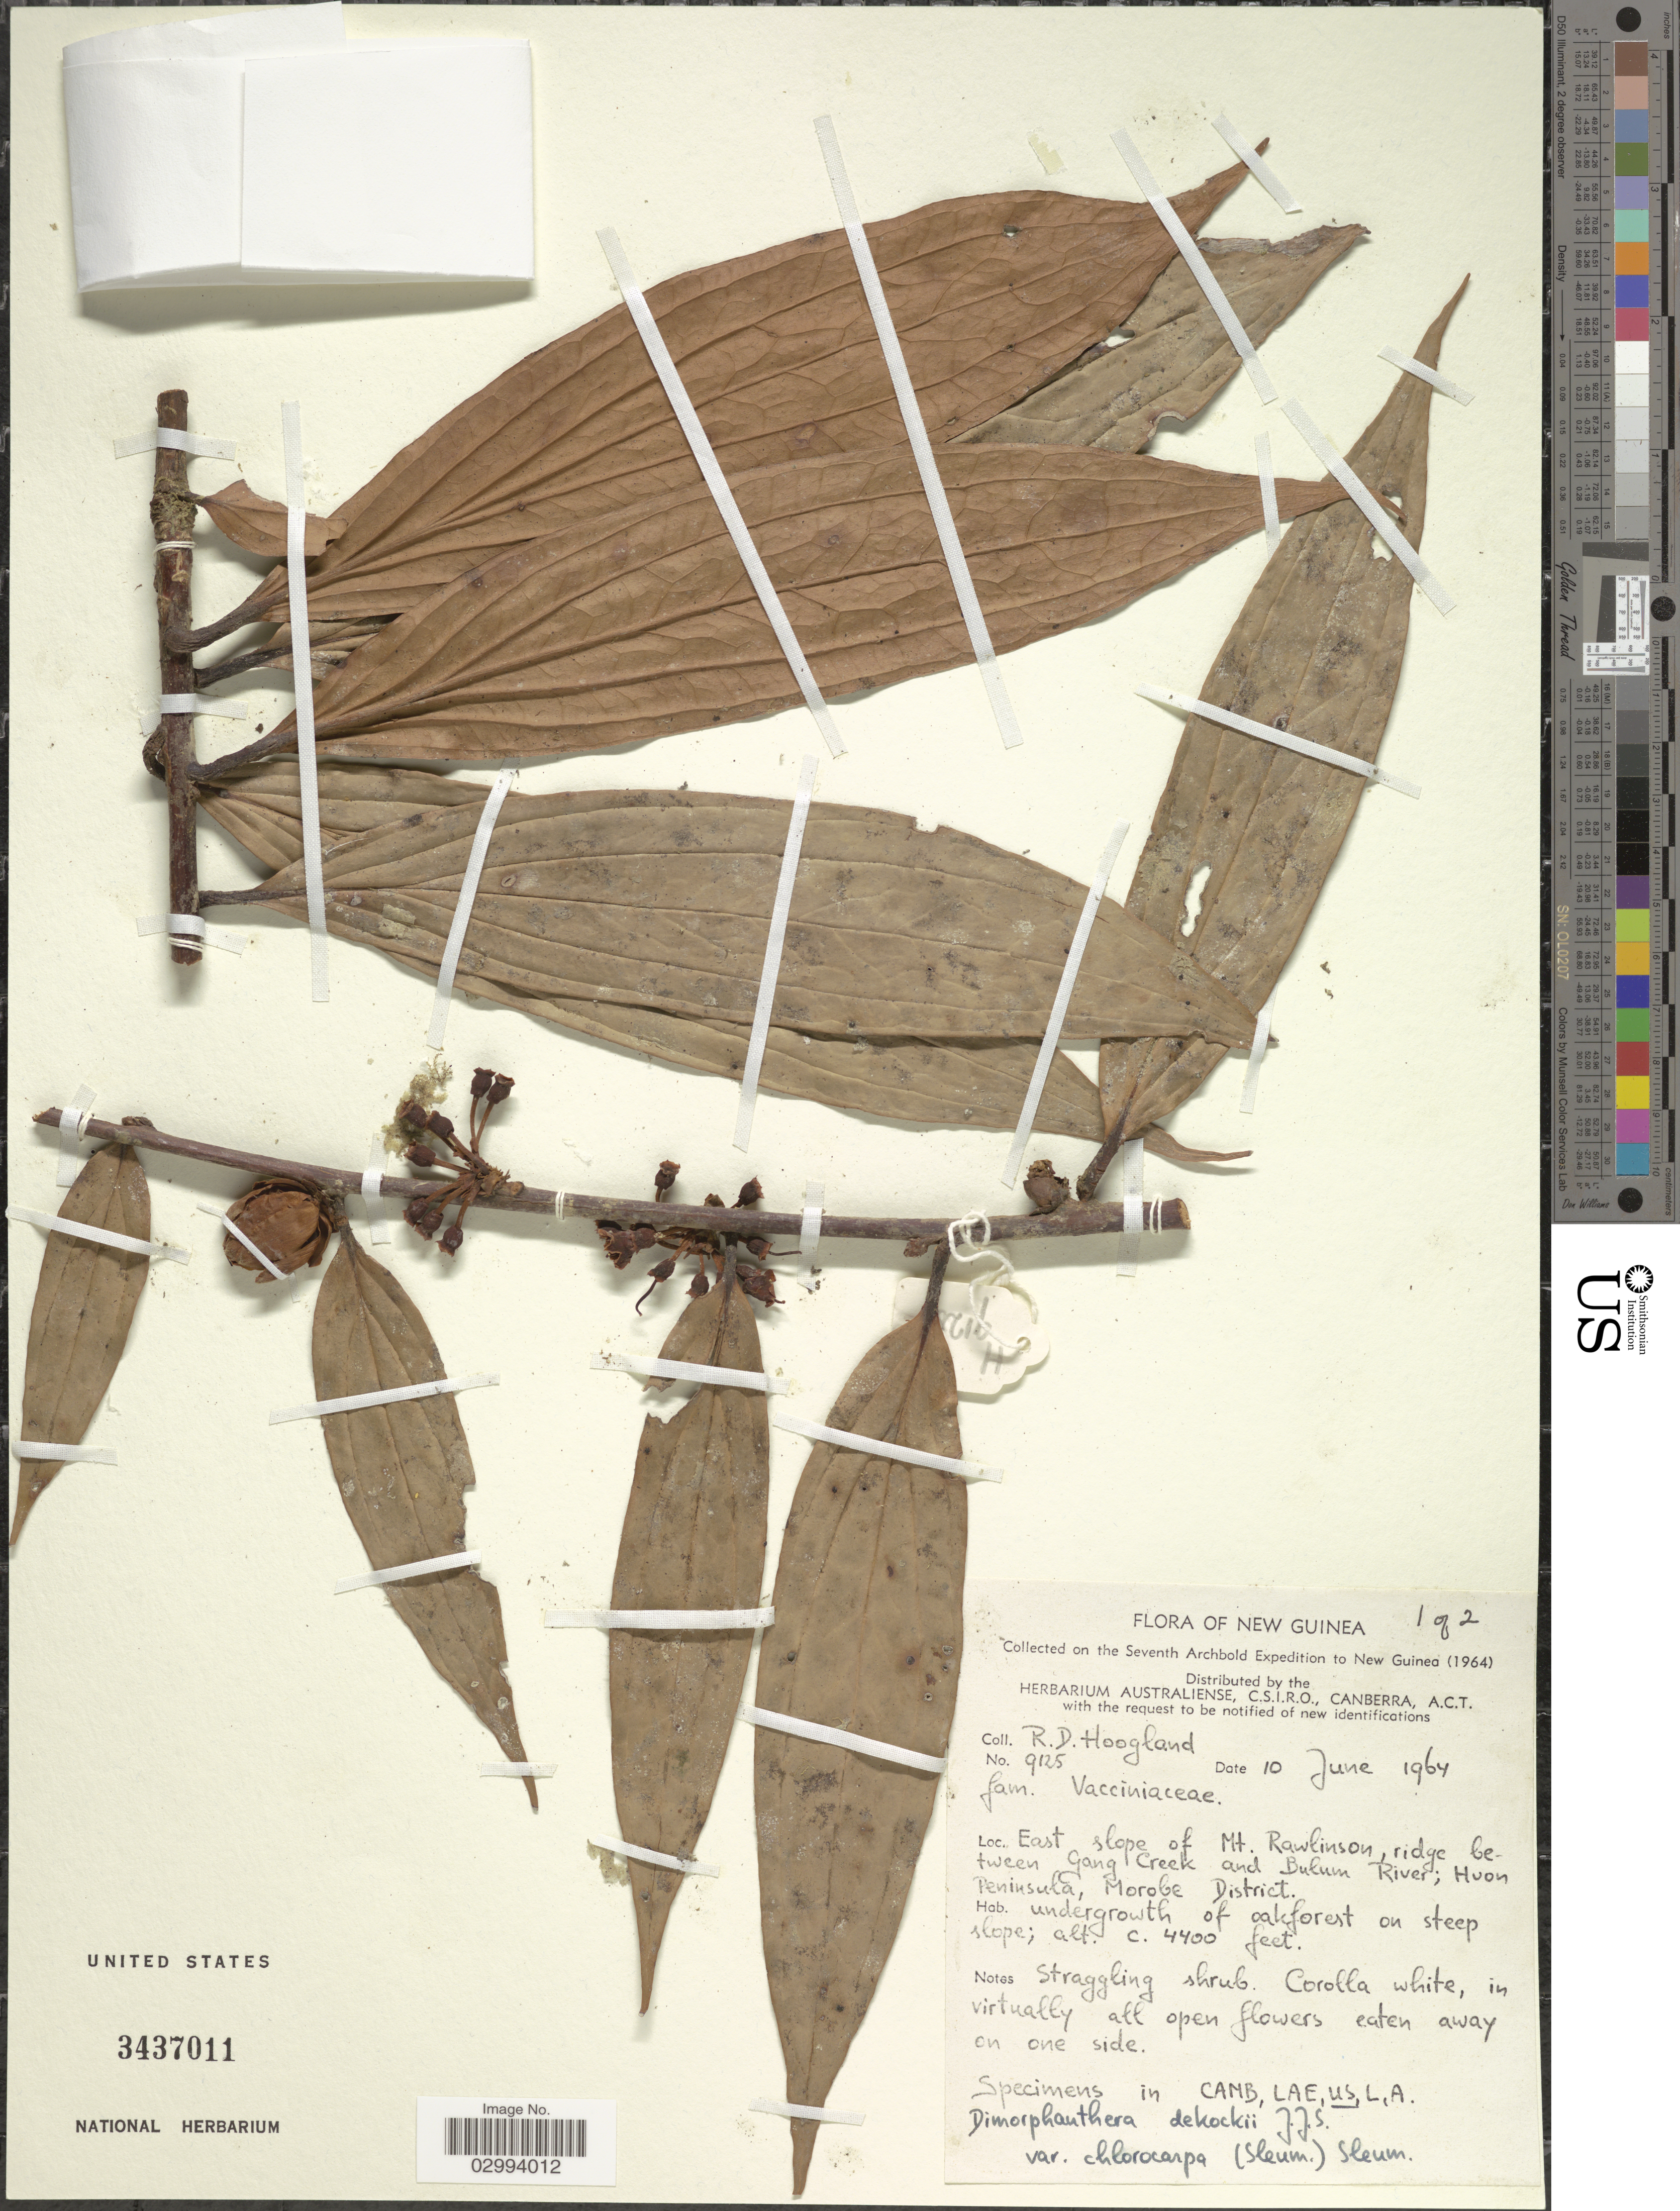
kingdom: Plantae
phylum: Tracheophyta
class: Magnoliopsida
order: Ericales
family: Ericaceae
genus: Dimorphanthera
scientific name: Dimorphanthera dekockii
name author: J.J. Sm.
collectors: R. D. Hoogland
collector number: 9125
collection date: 1964-06-10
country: Papua New Guinea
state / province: Morobe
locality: New Guinea. East slope of Mt. Rawlinson, ridge between Gang Creek and Bulum River; Huon Peninsula, Morobe District.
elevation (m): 1341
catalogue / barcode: US 3437011